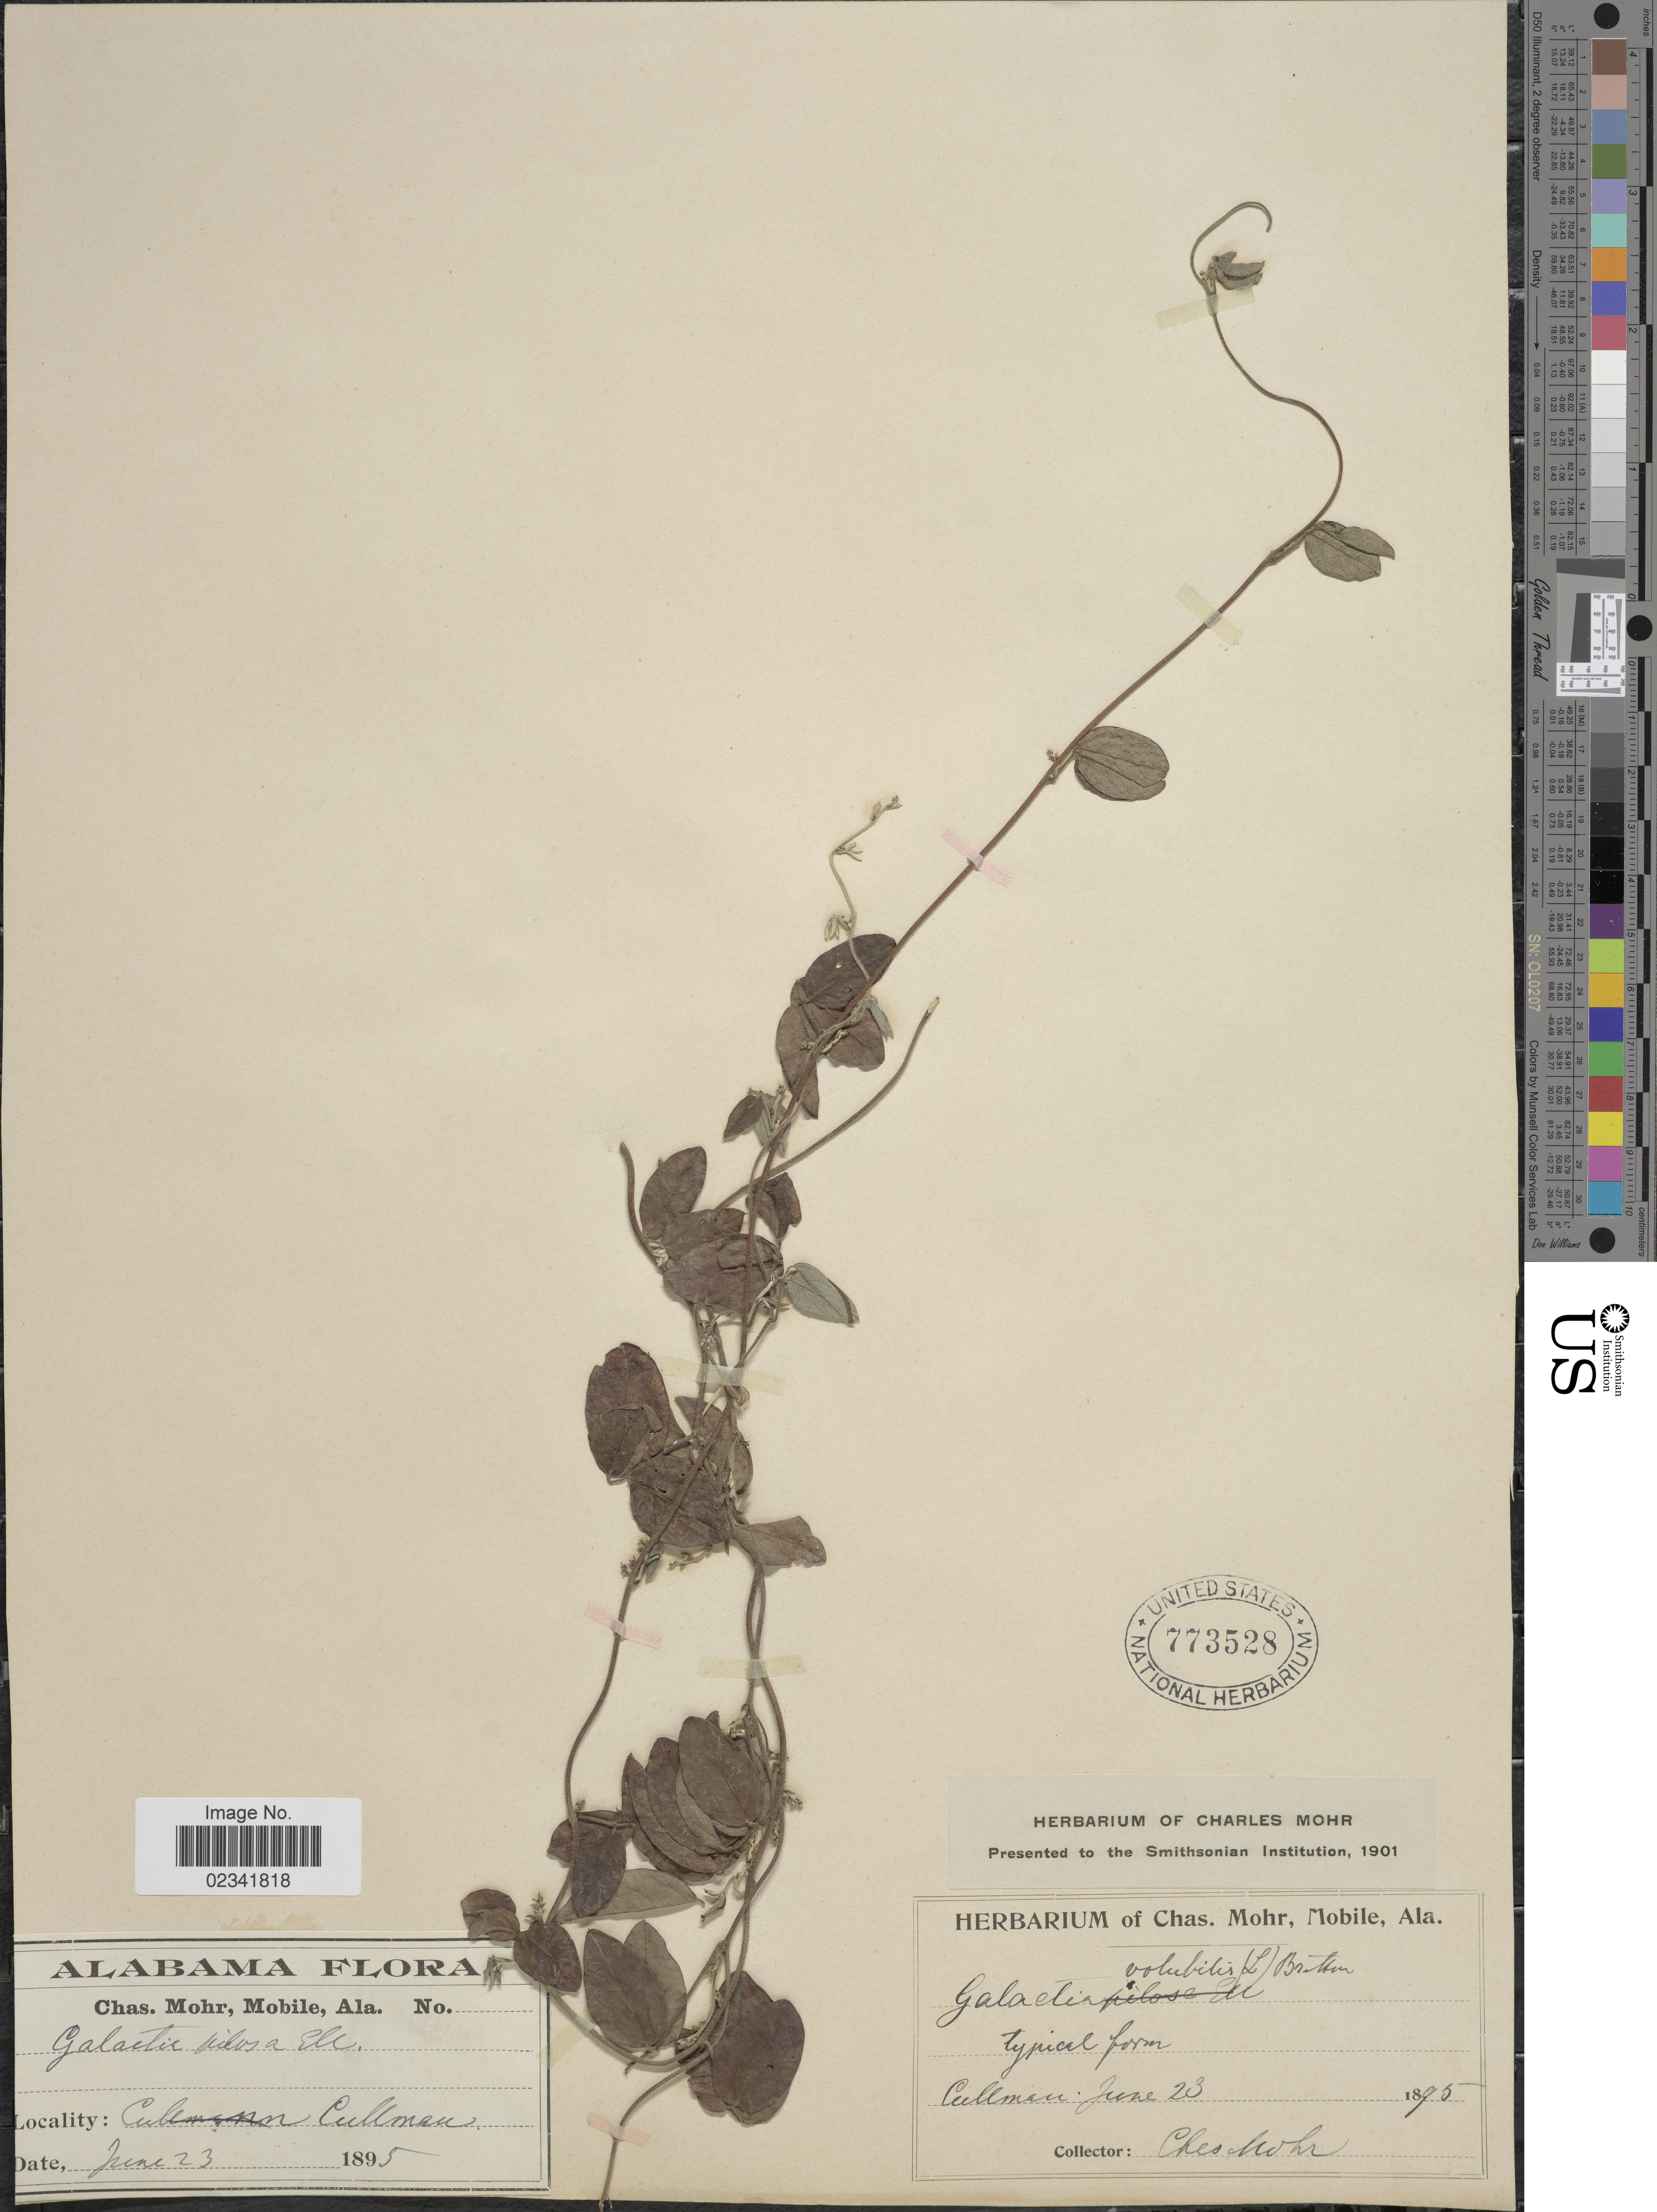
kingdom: Plantae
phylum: Tracheophyta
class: Magnoliopsida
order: Fabales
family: Fabaceae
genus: Galactia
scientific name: Galactia volubilis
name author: (L.) Britton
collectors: Mohr, C. T. (herbarium)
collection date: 1875-06-23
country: United States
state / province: Alabama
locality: Cullman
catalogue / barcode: US 773528